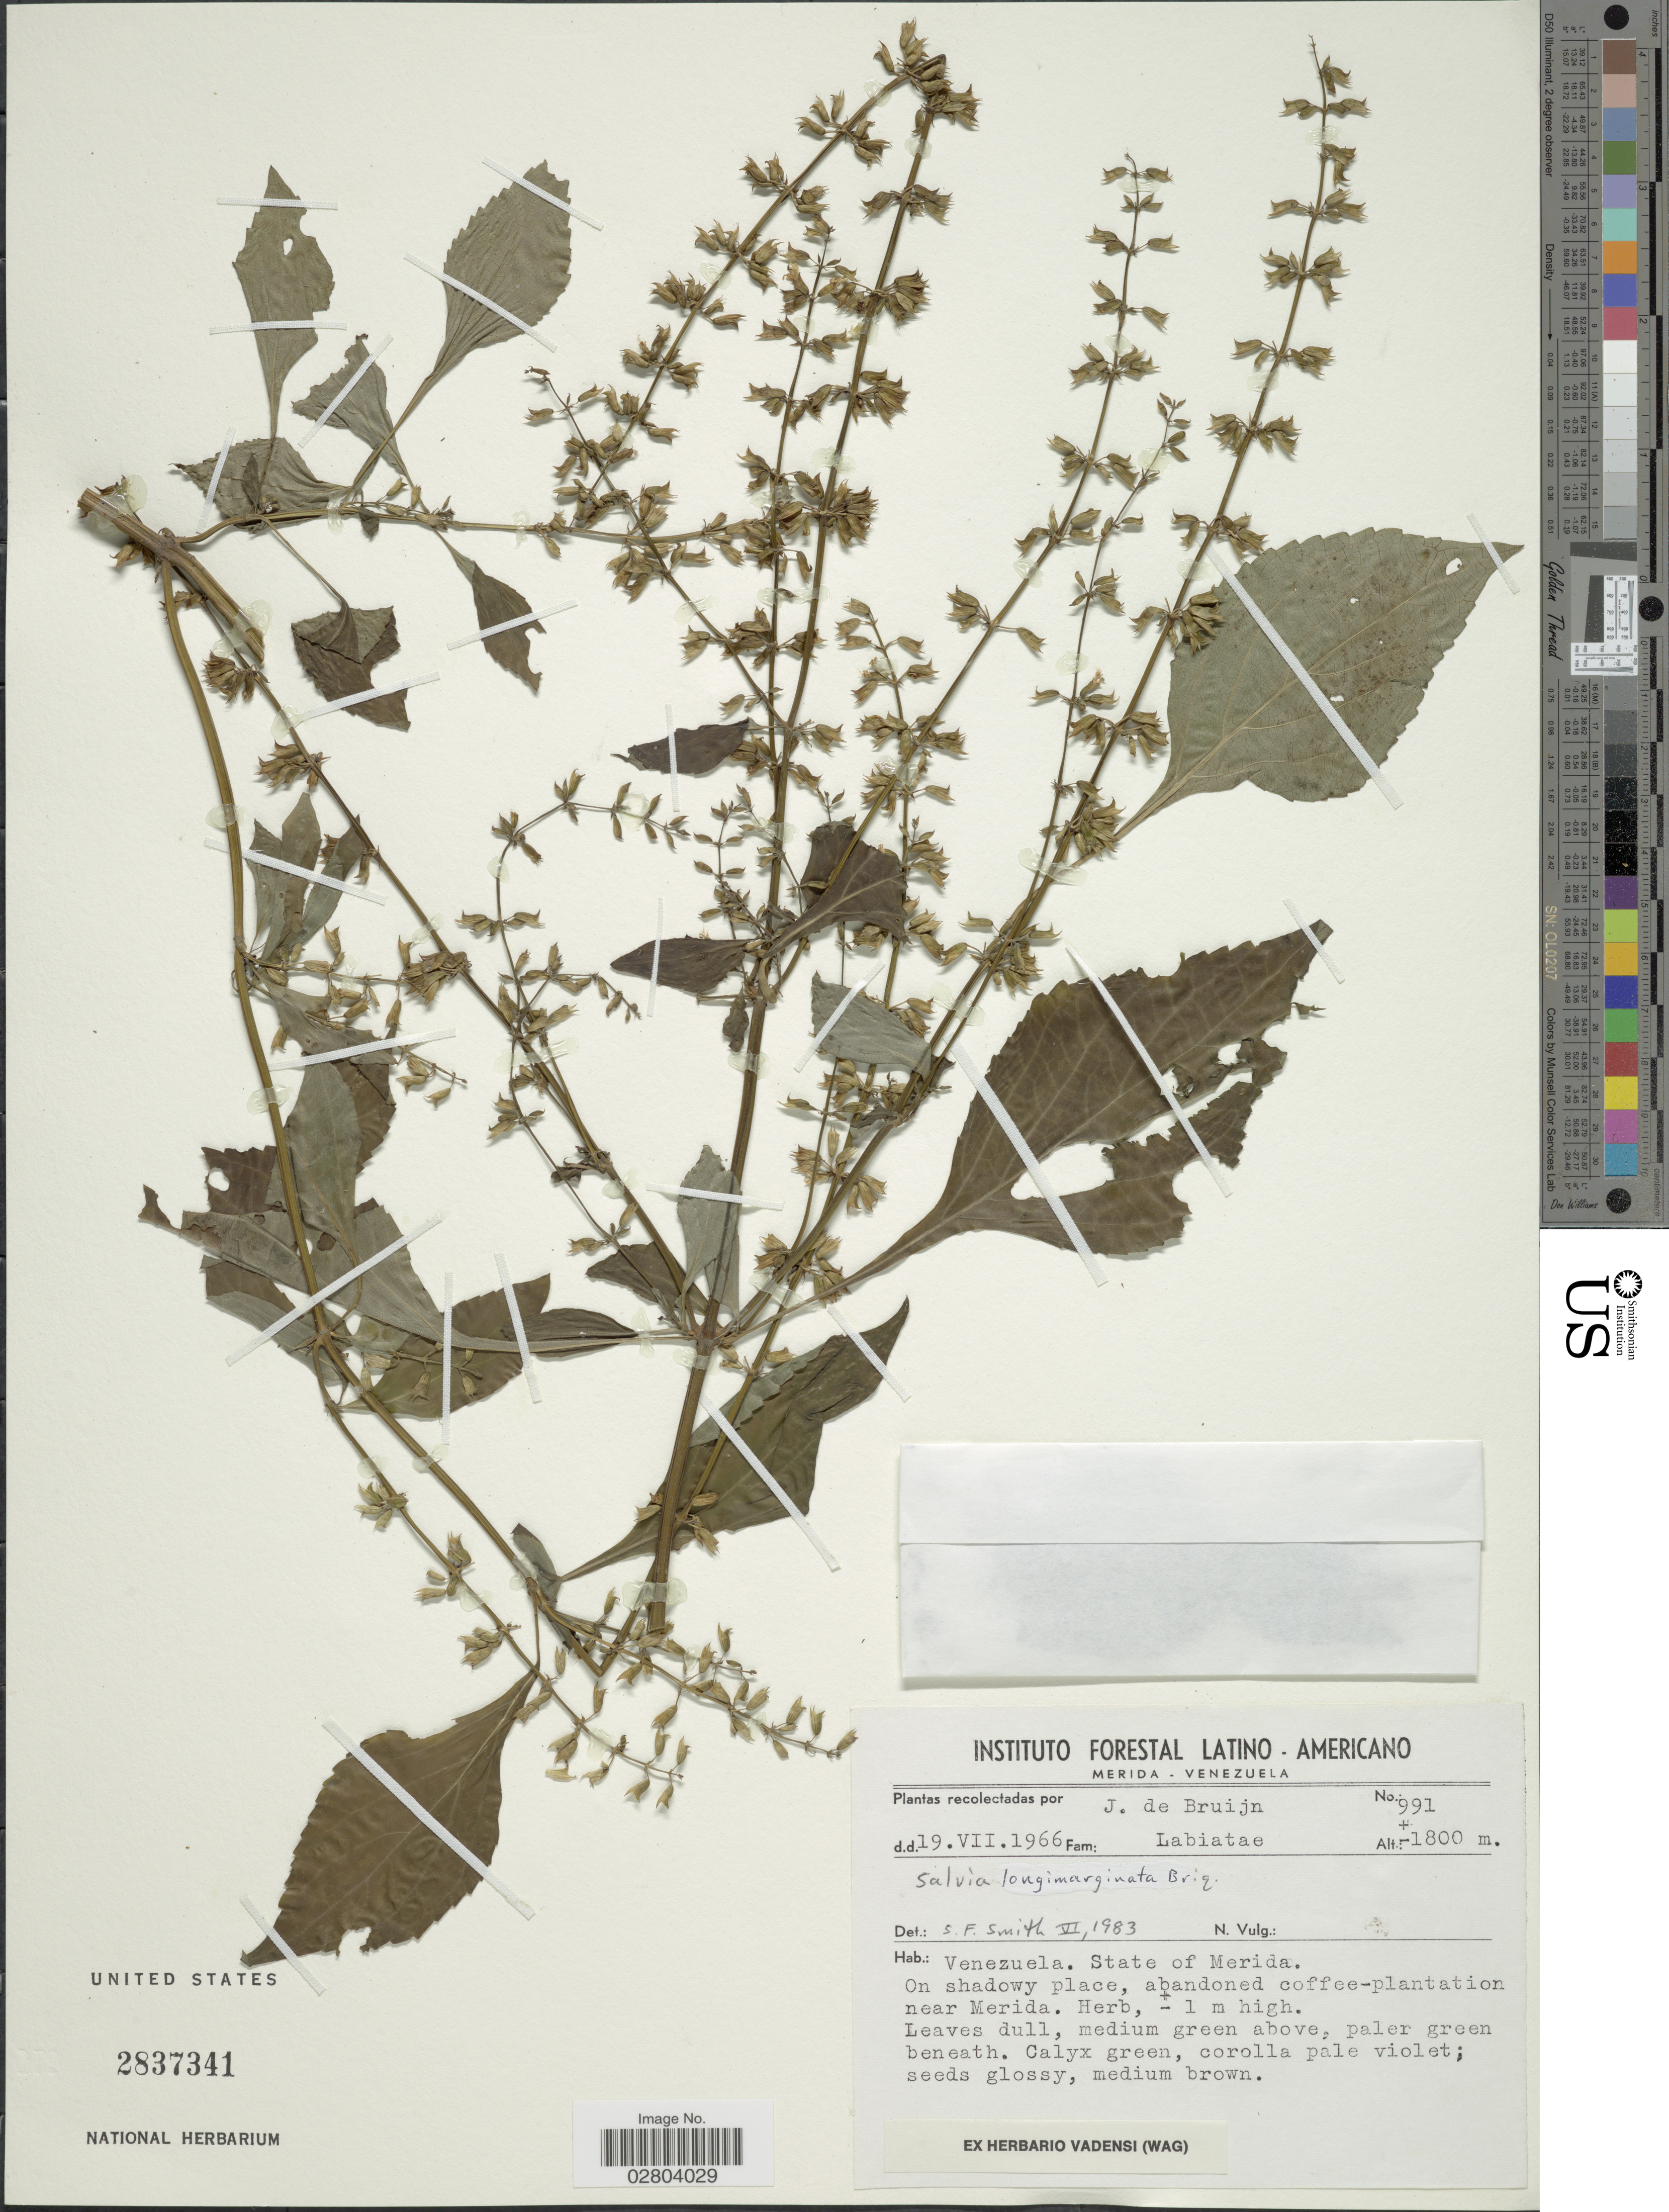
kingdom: Plantae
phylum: Tracheophyta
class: Magnoliopsida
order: Lamiales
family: Lamiaceae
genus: Salvia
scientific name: Salvia angulata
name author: Benth.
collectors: J. Bruijn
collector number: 991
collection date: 1966-07-19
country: Venezuela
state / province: Mérida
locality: On shadowy place, abandoned coffee-plantation near Merida.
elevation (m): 1800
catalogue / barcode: US 2837341